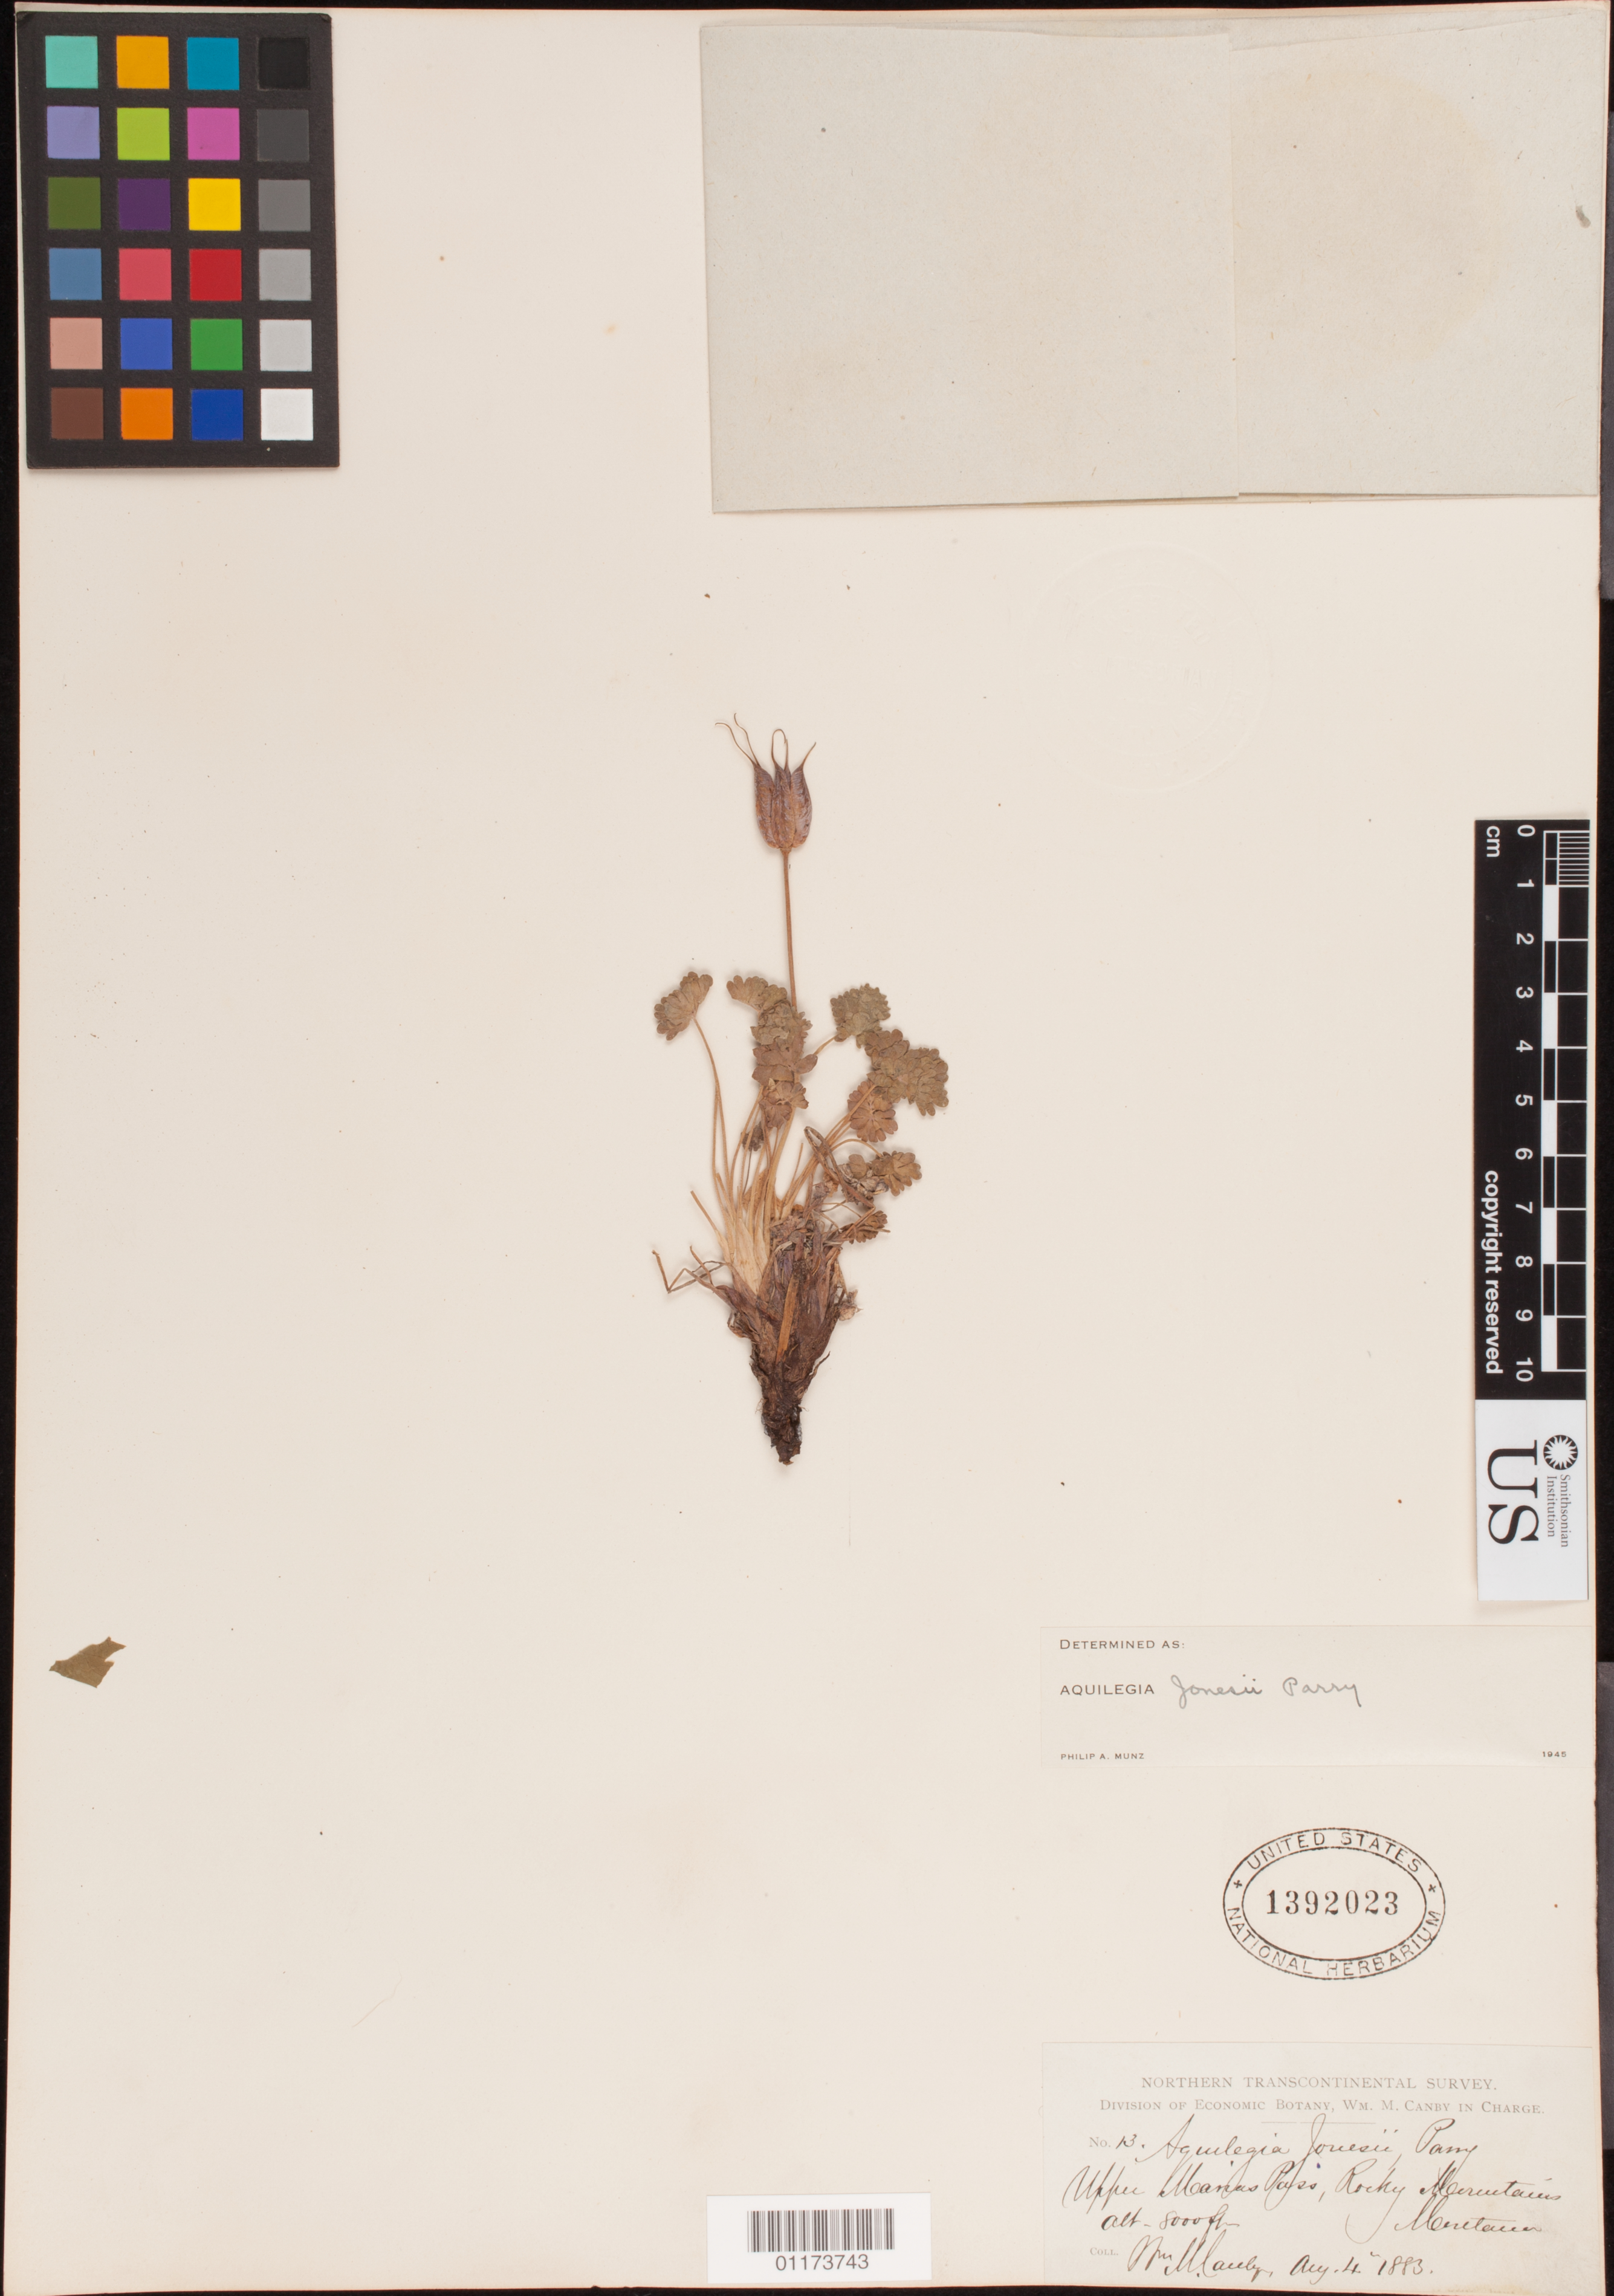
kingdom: Plantae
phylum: Tracheophyta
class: Magnoliopsida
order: Ranunculales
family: Ranunculaceae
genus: Aquilegia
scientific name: Aquilegia jonesii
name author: Parry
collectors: W. M. Canby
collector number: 13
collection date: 1883-08-04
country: United States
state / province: Montana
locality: Upper Marias Pass, Rocky Mts.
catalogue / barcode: US 1392023